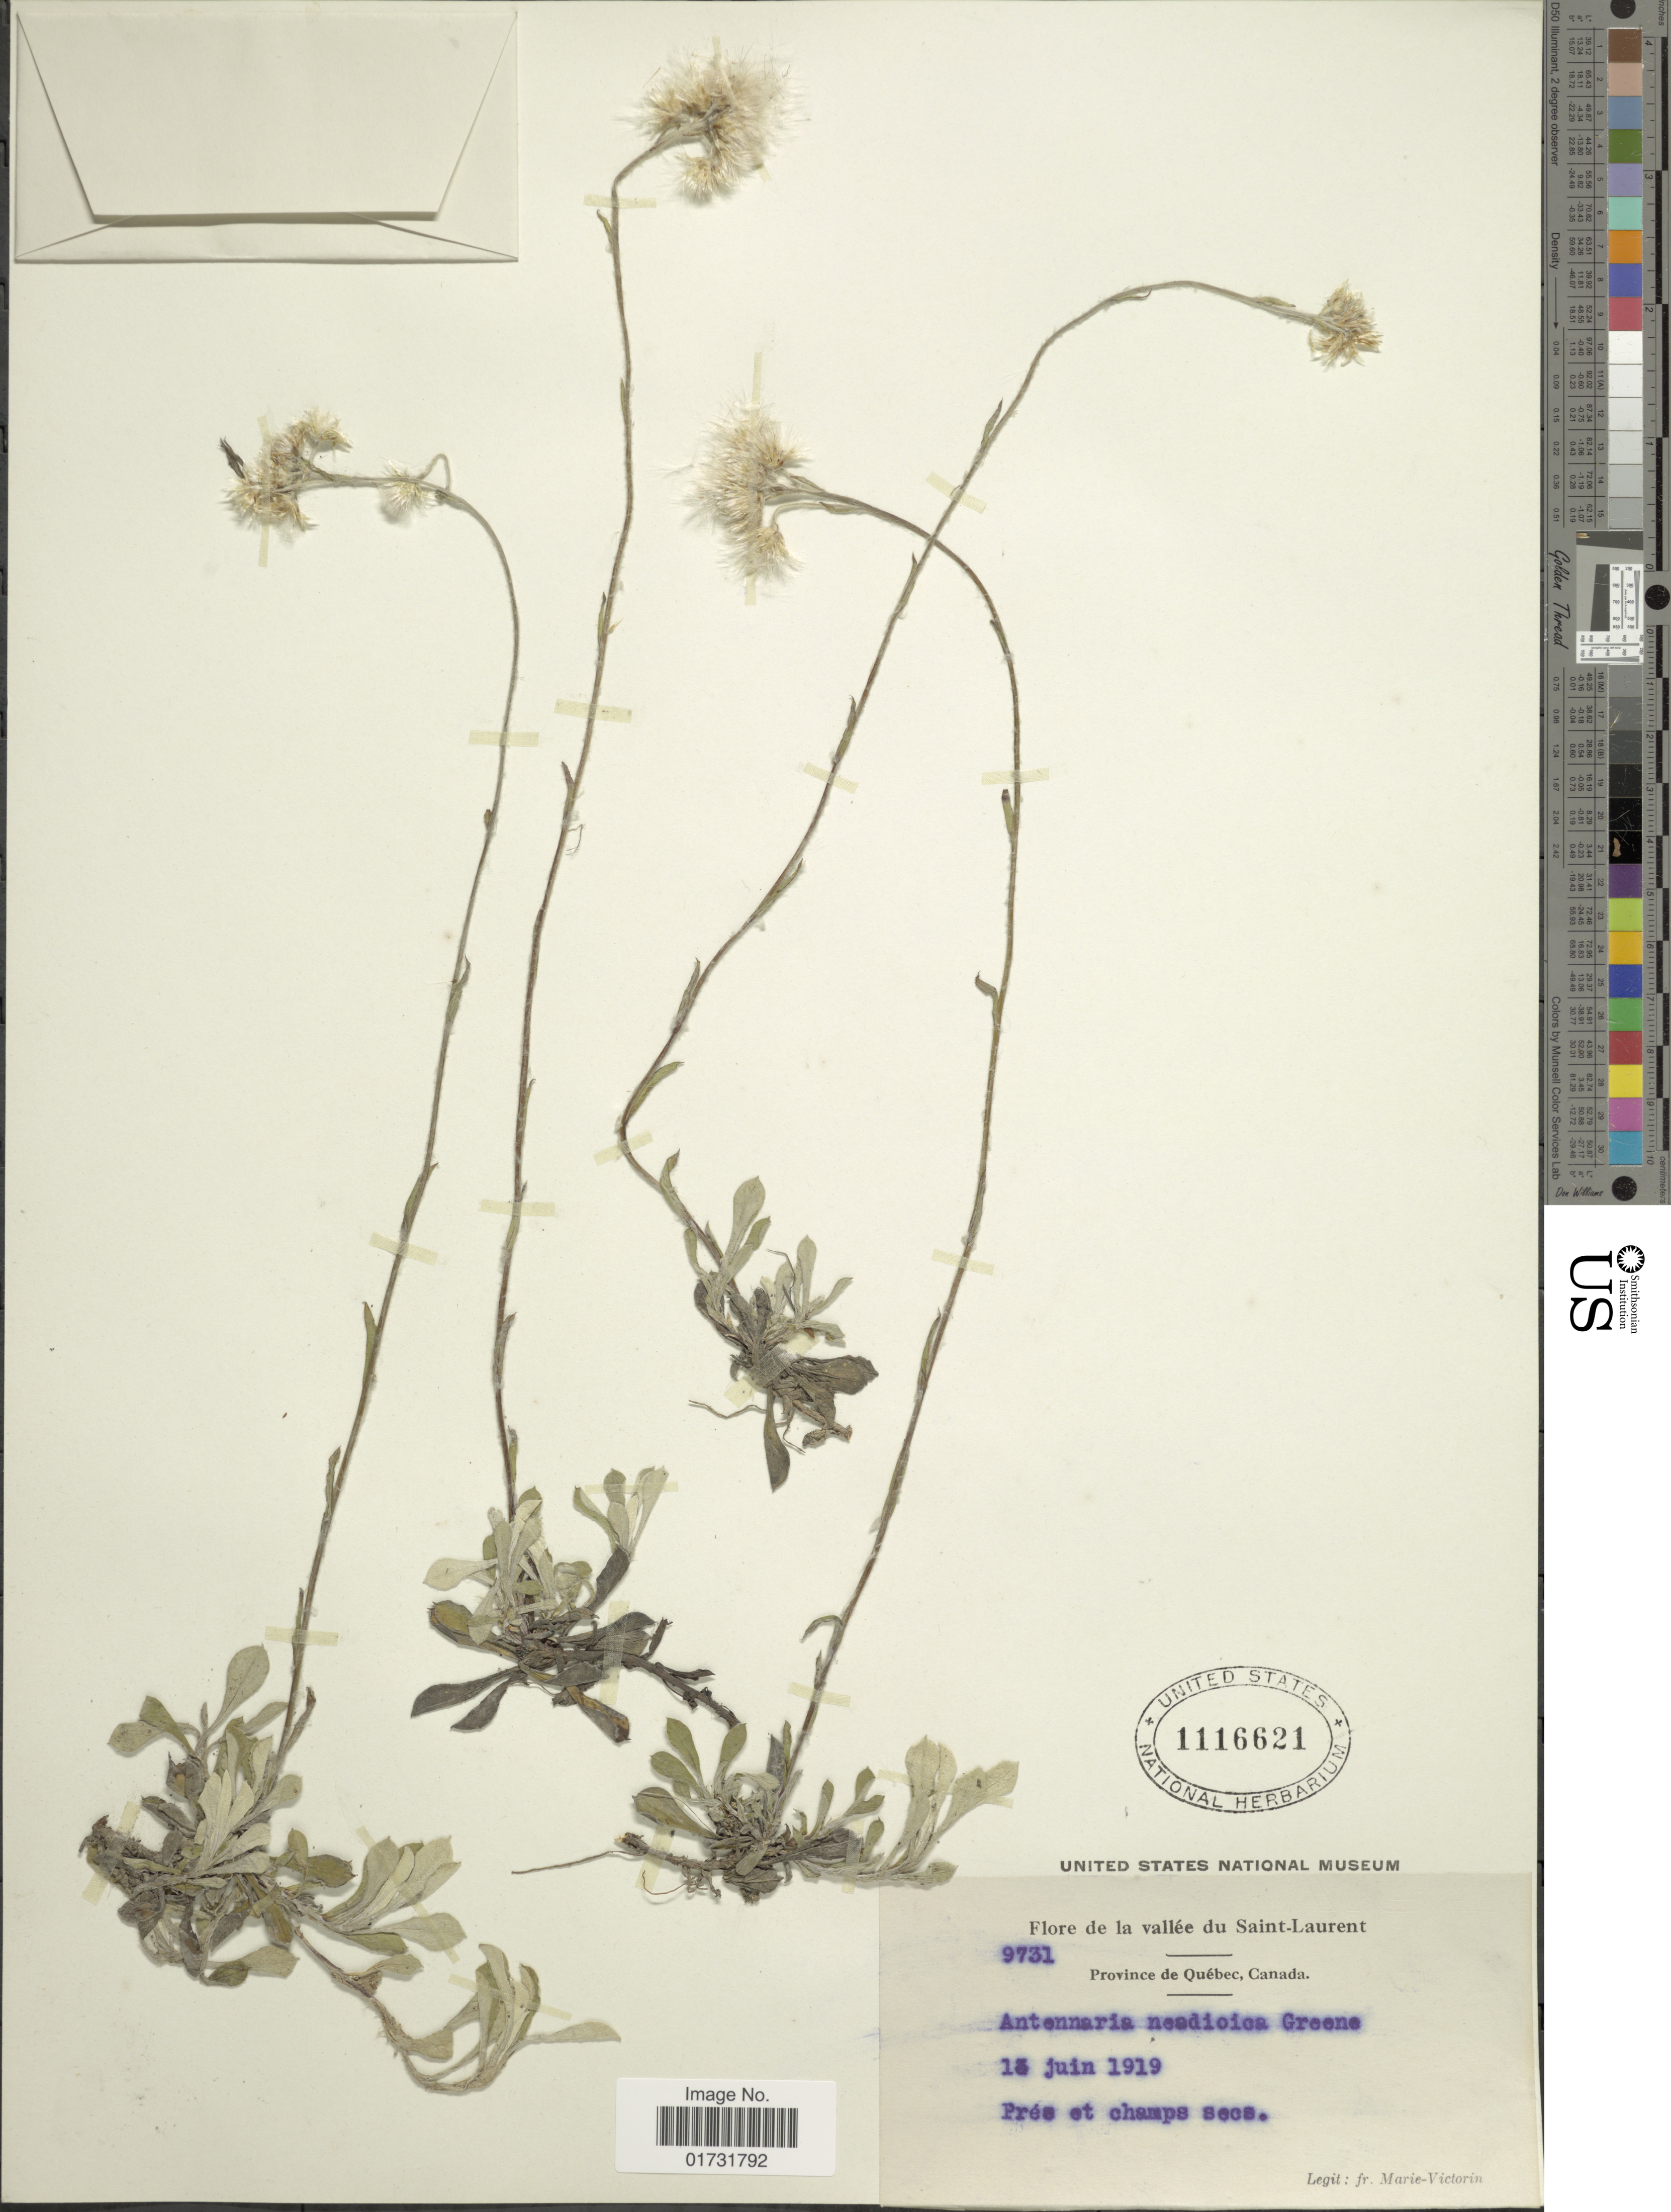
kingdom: Plantae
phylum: Tracheophyta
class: Magnoliopsida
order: Asterales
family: Asteraceae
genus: Antennaria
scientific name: Antennaria neodioica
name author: Greene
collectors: Fr. Marie-Victorin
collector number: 9731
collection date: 1919-06-13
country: Canada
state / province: Quebec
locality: Vallée du Saint-Laurent. Prés et champs secs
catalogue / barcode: US 1116621